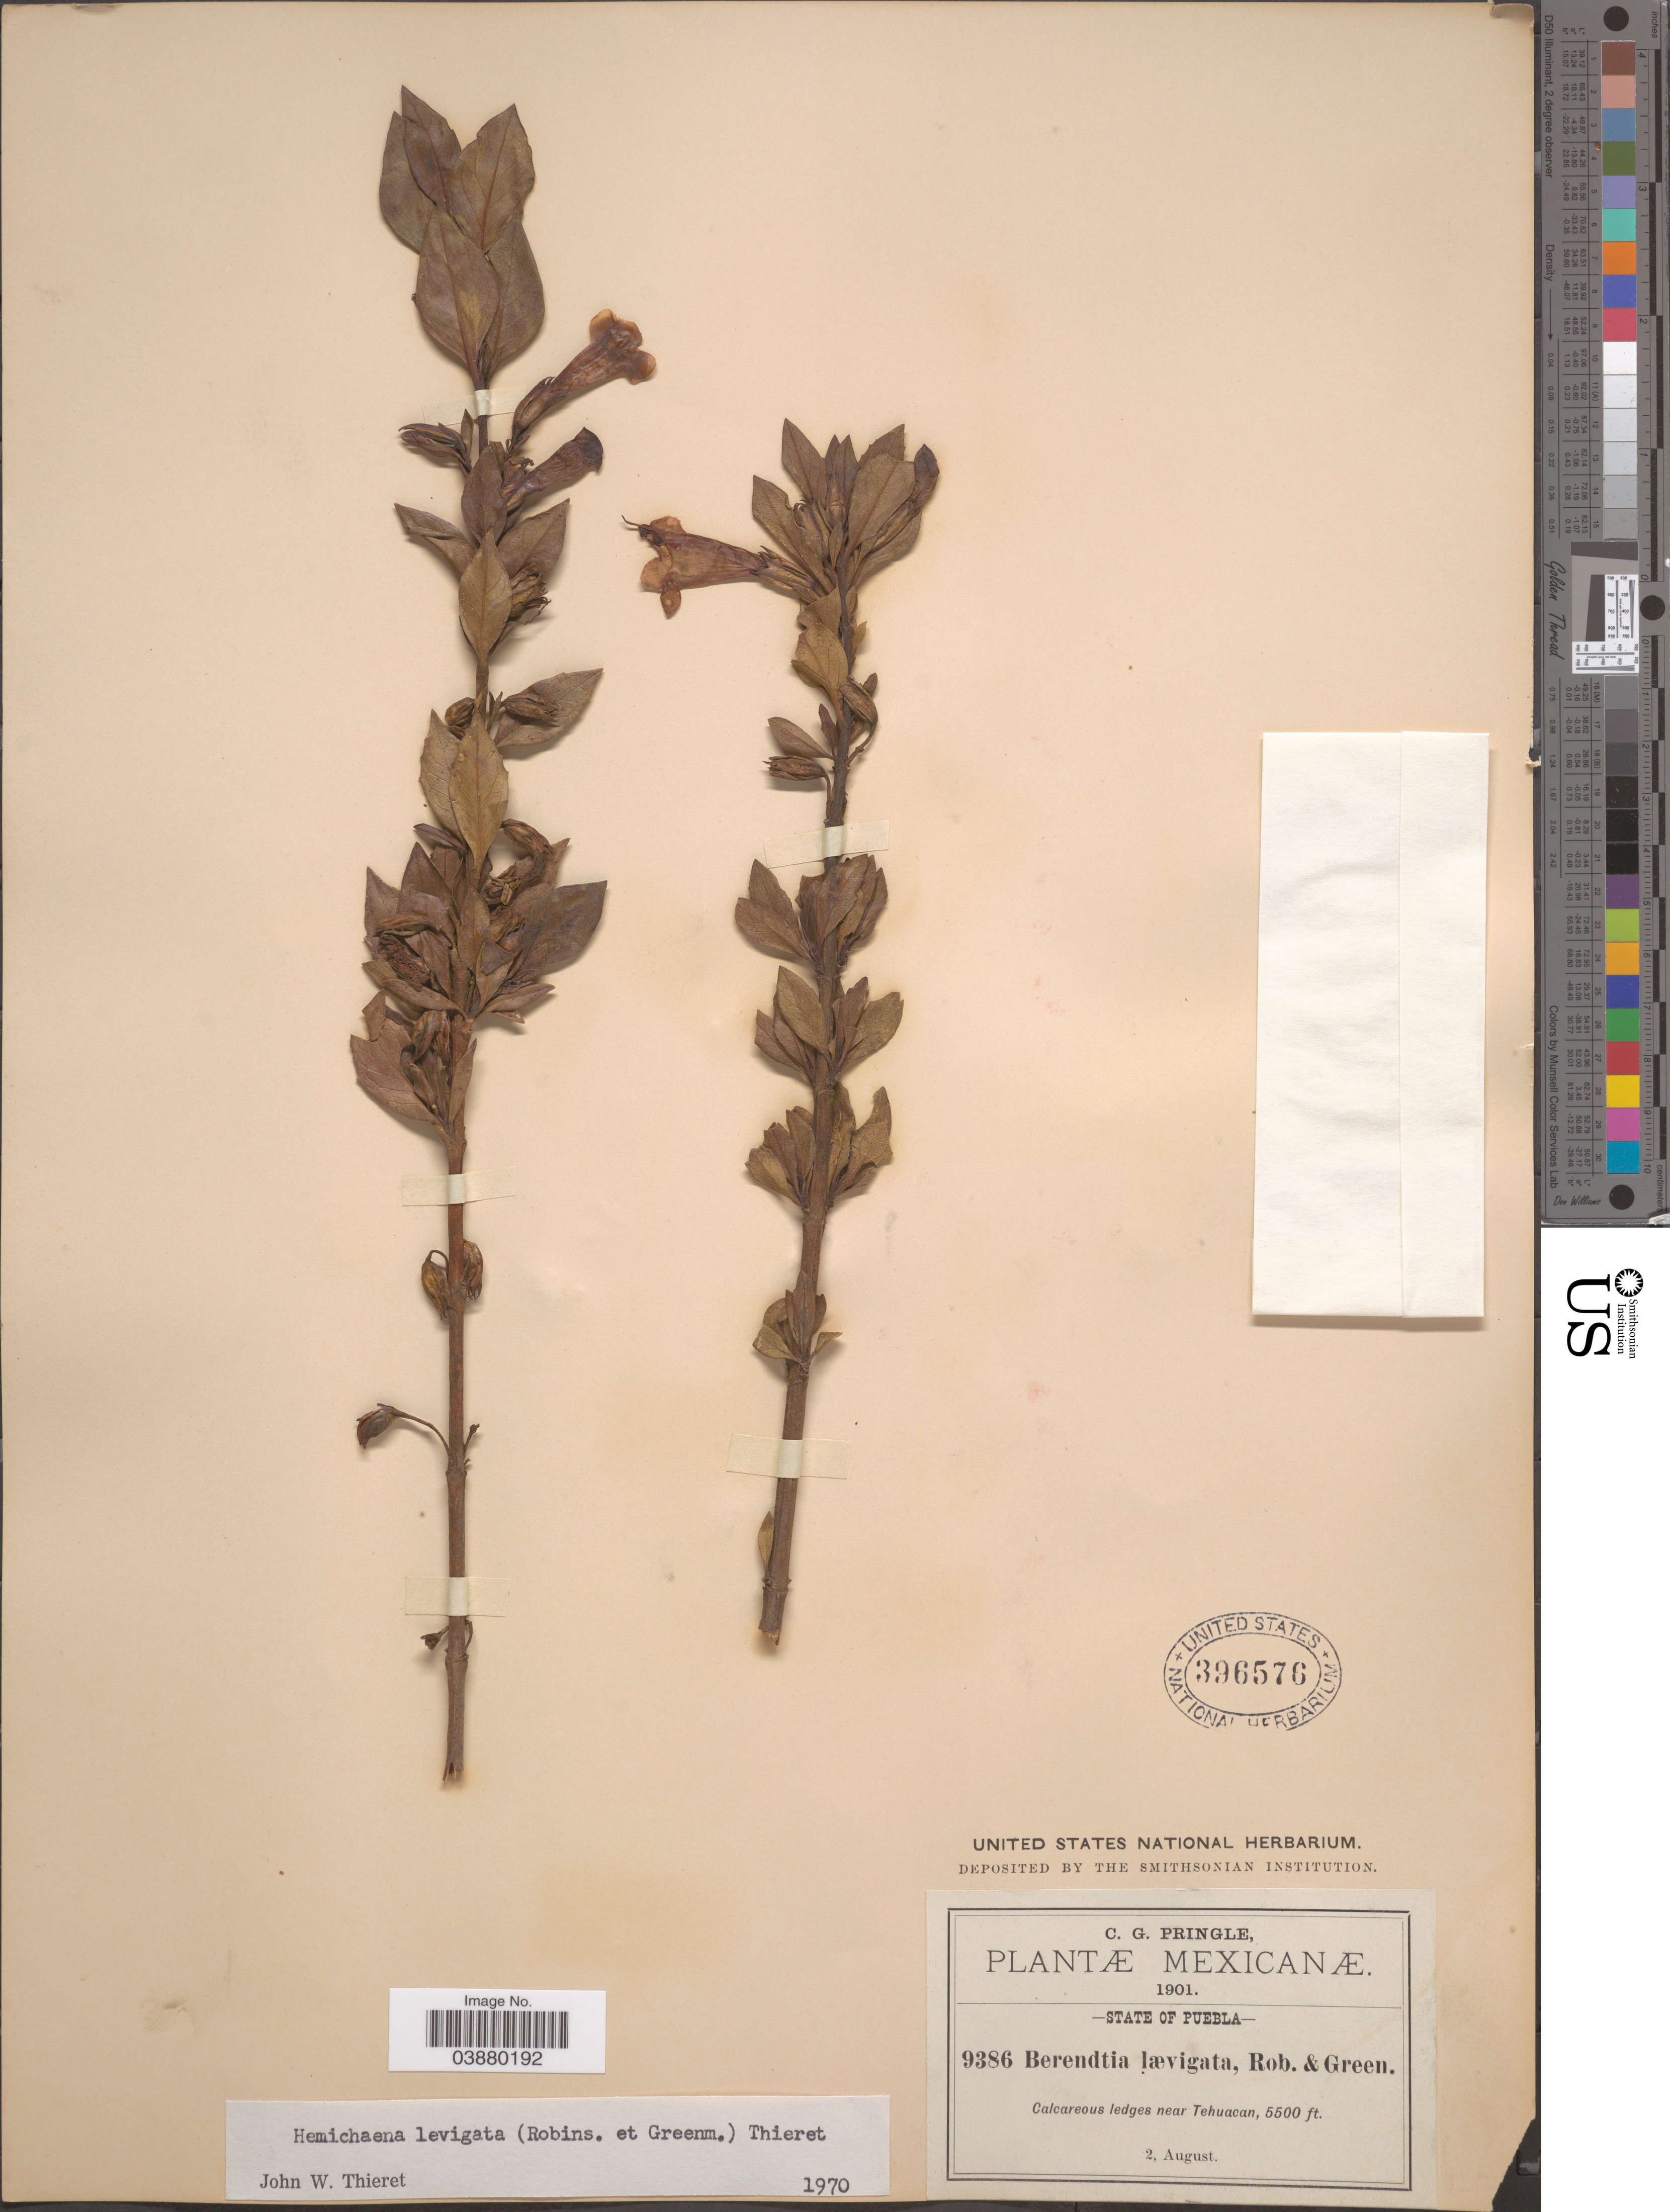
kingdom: Plantae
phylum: Tracheophyta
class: Magnoliopsida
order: Lamiales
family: Phrymaceae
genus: Hemichaena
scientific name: Hemichaena levigata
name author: (B.L. Rob. & Greenm.) Thieret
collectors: C. G. Pringle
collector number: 9386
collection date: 1901-08-02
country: Mexico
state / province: Puebla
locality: Near Tehuacan.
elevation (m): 1676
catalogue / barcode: US 396576